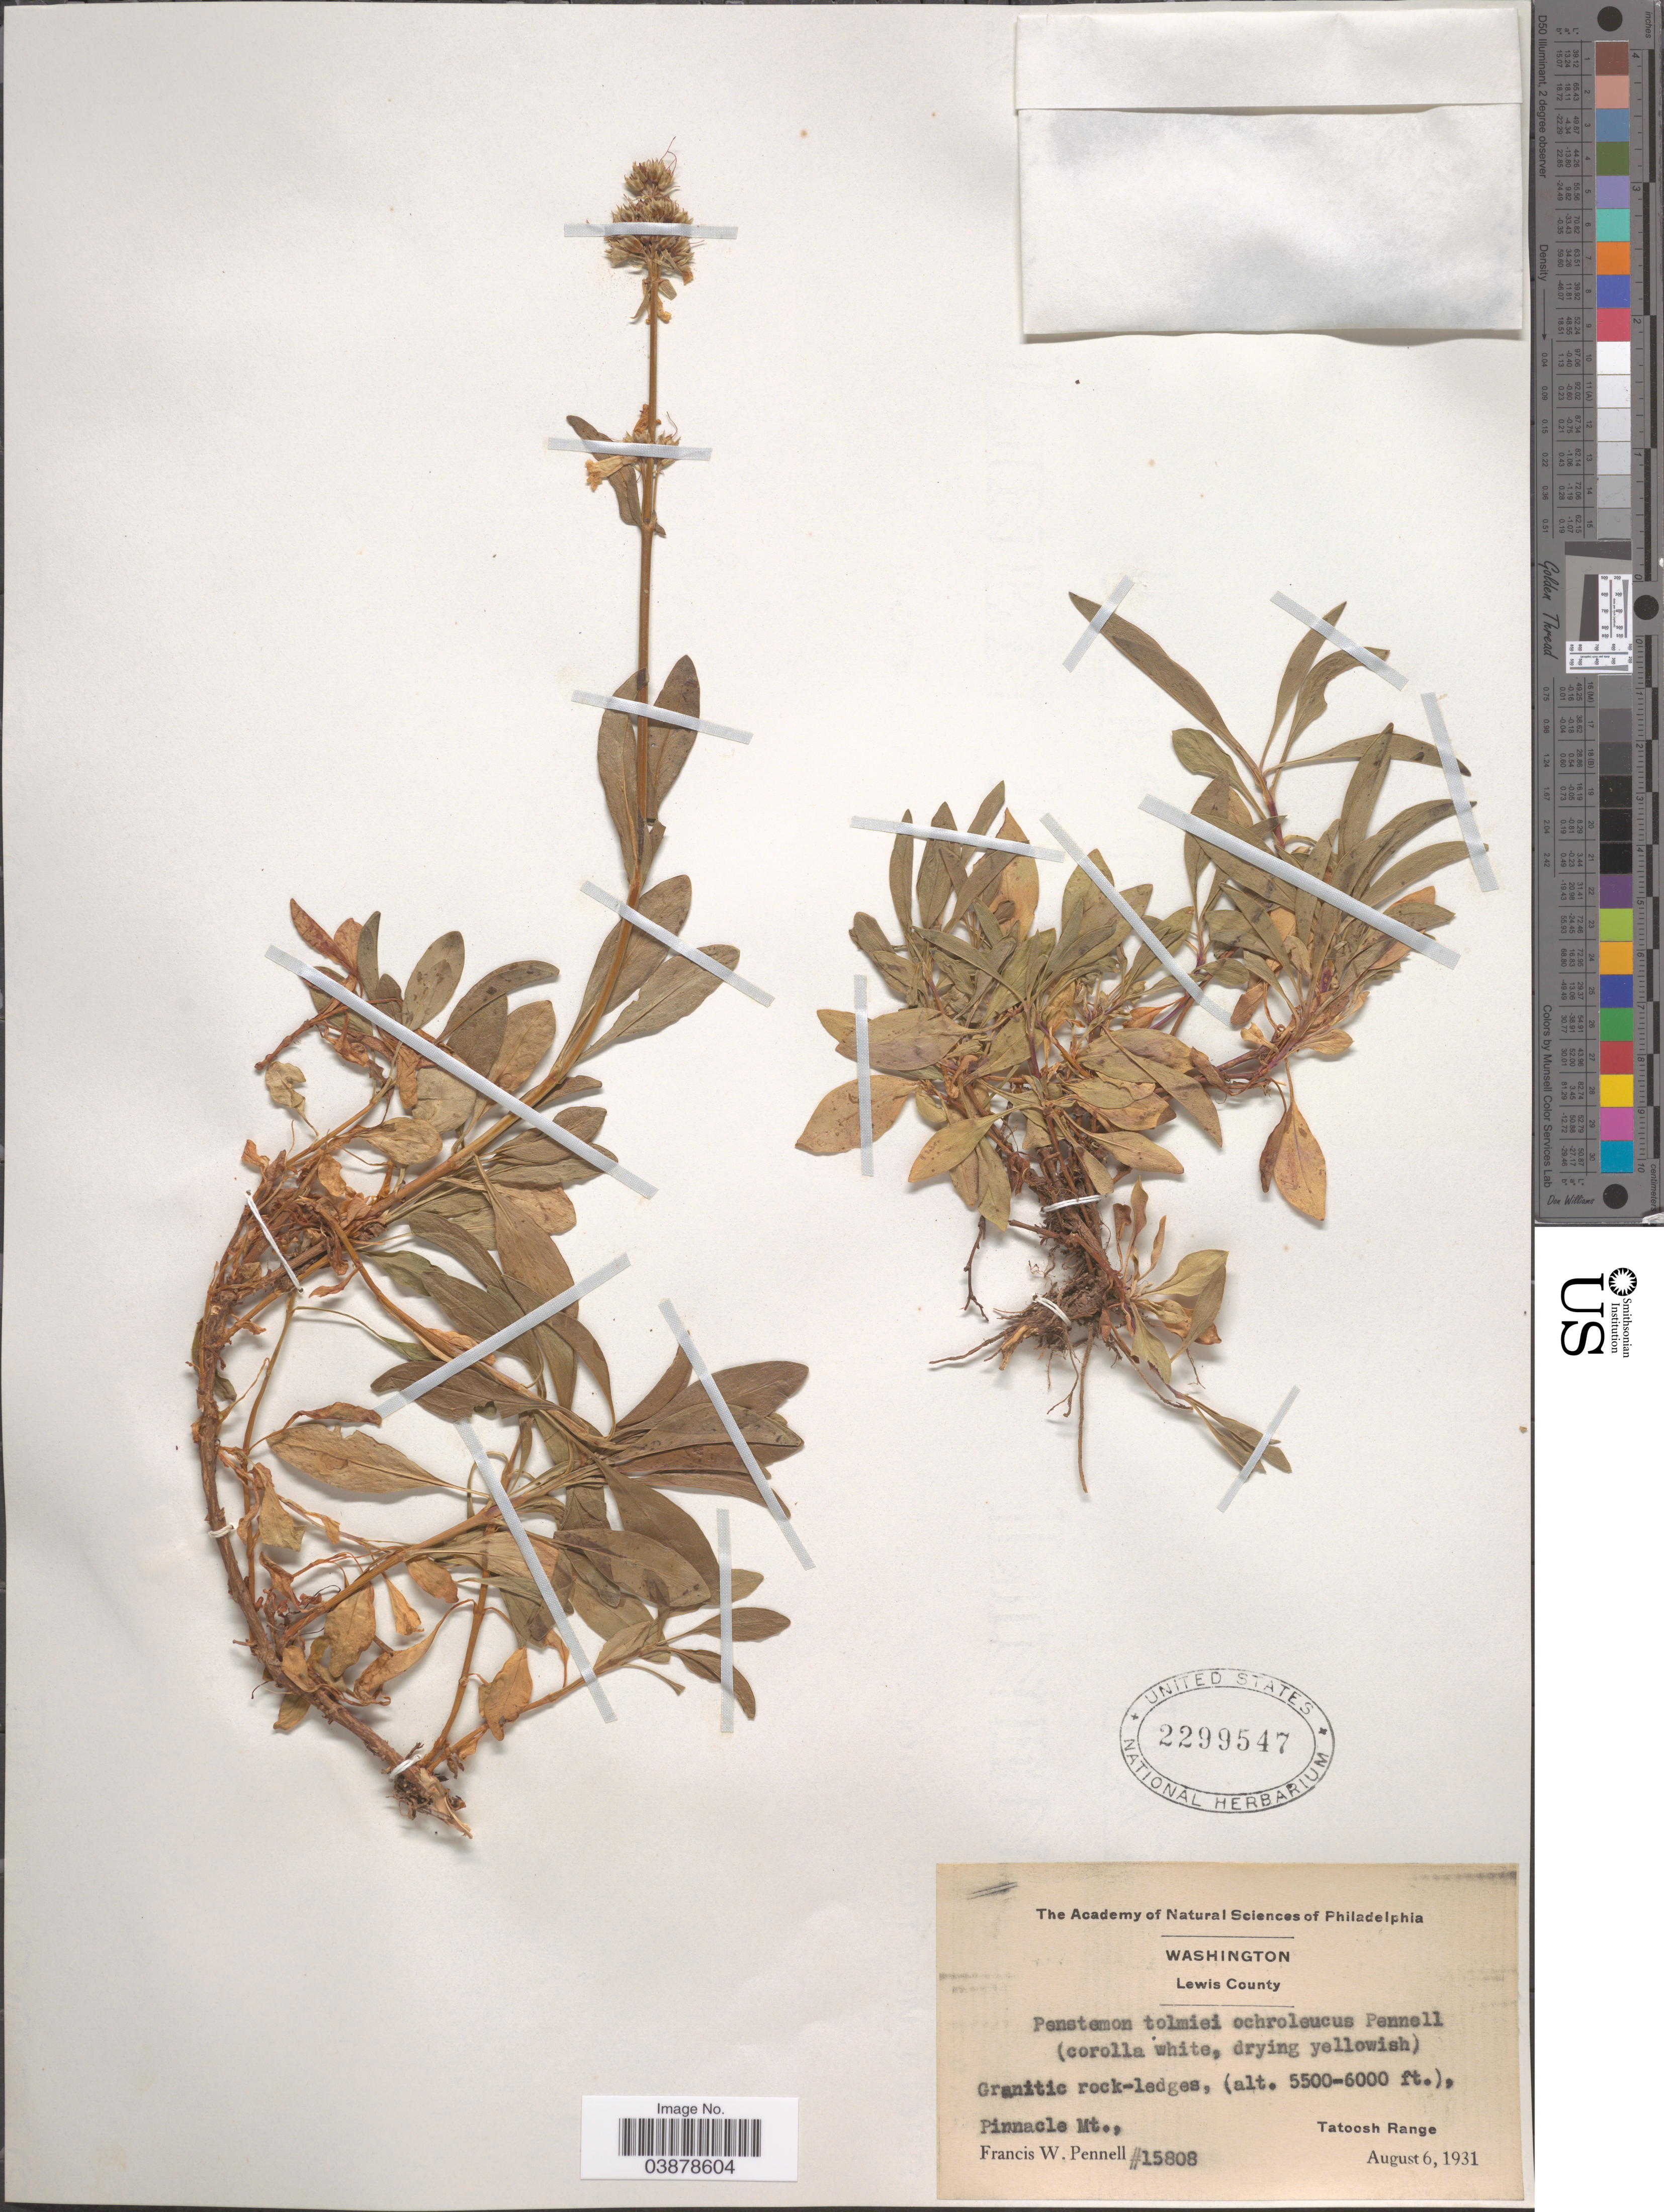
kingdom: Plantae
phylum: Tracheophyta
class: Magnoliopsida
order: Lamiales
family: Plantaginaceae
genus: Penstemon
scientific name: Penstemon tolmiei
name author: Hook.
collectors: F. W. Pennell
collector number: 15808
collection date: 1931-08-06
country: United States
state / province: Washington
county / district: Lewis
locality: Lewis County. Pinnacle Mt., Tatoosh Range.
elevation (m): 1676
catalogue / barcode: US 2299547